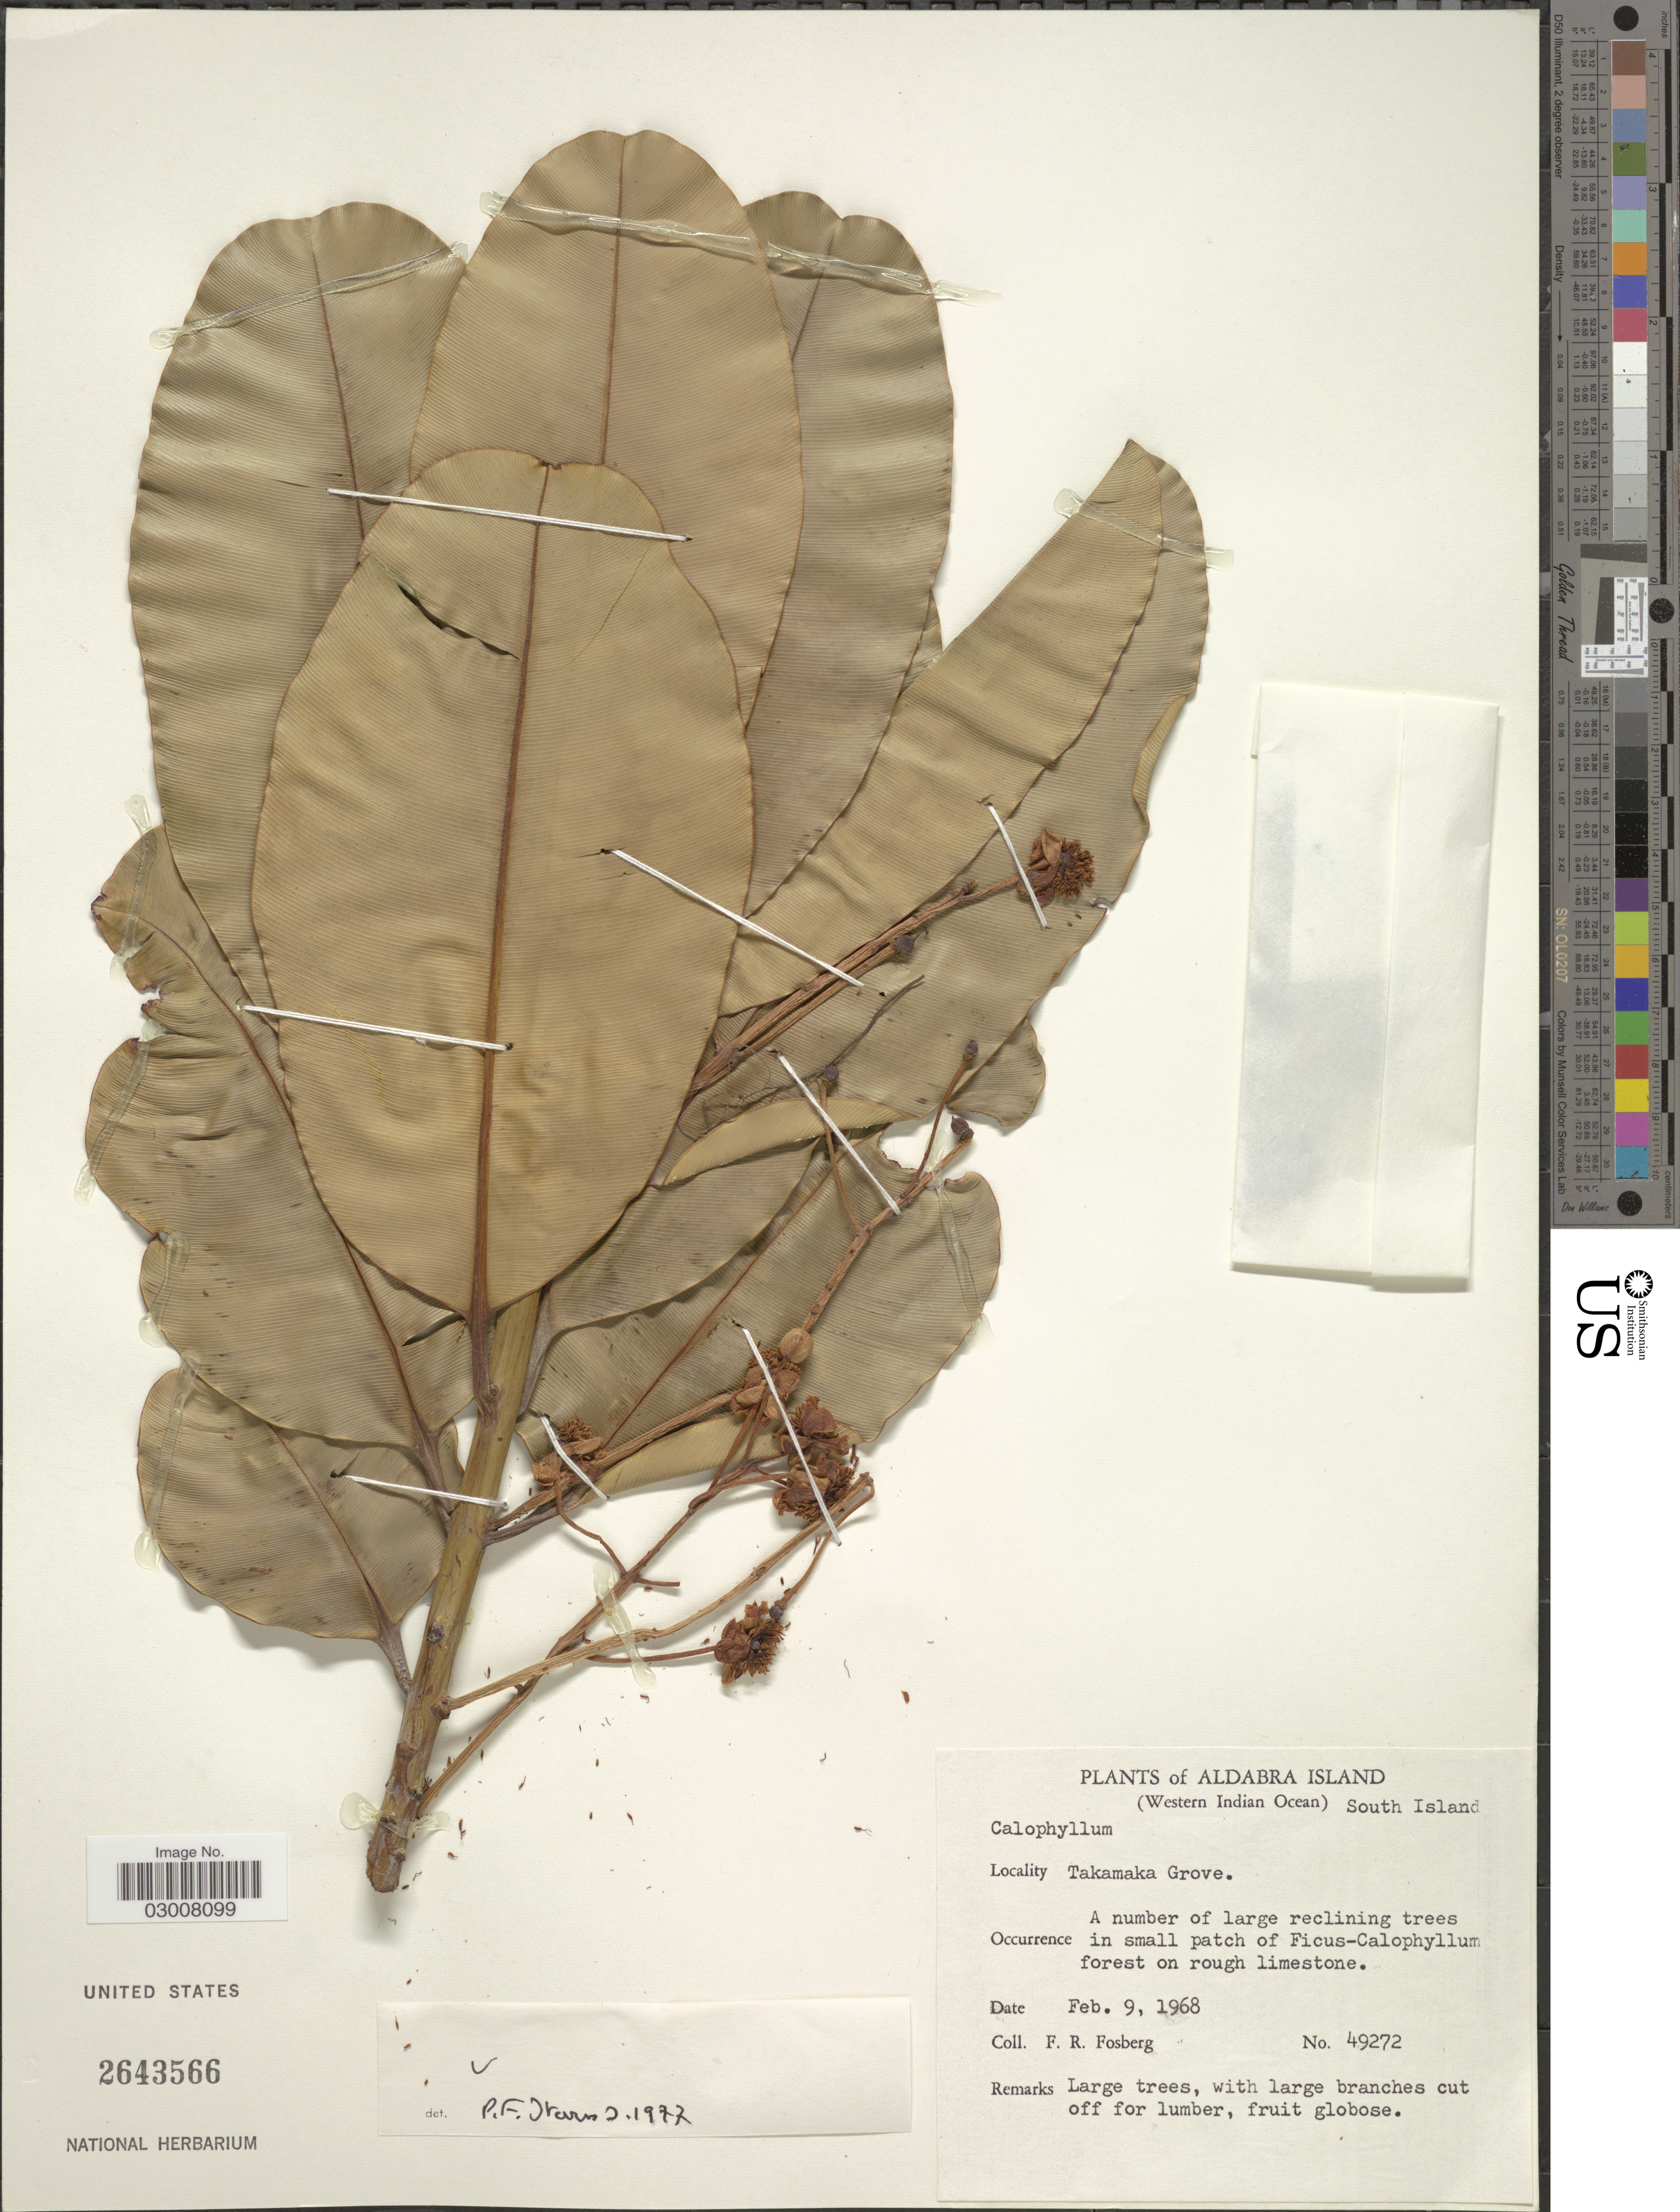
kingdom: Plantae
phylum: Tracheophyta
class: Magnoliopsida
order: Malpighiales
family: Calophyllaceae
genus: Calophyllum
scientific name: Calophyllum inophyllum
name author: L.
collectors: F. R. Fosberg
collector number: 49272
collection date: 1968-02-09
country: Seychelles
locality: Aldabra Island (Western Indian Ocean) South Island, Takamaka Grove.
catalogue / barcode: US 2643566